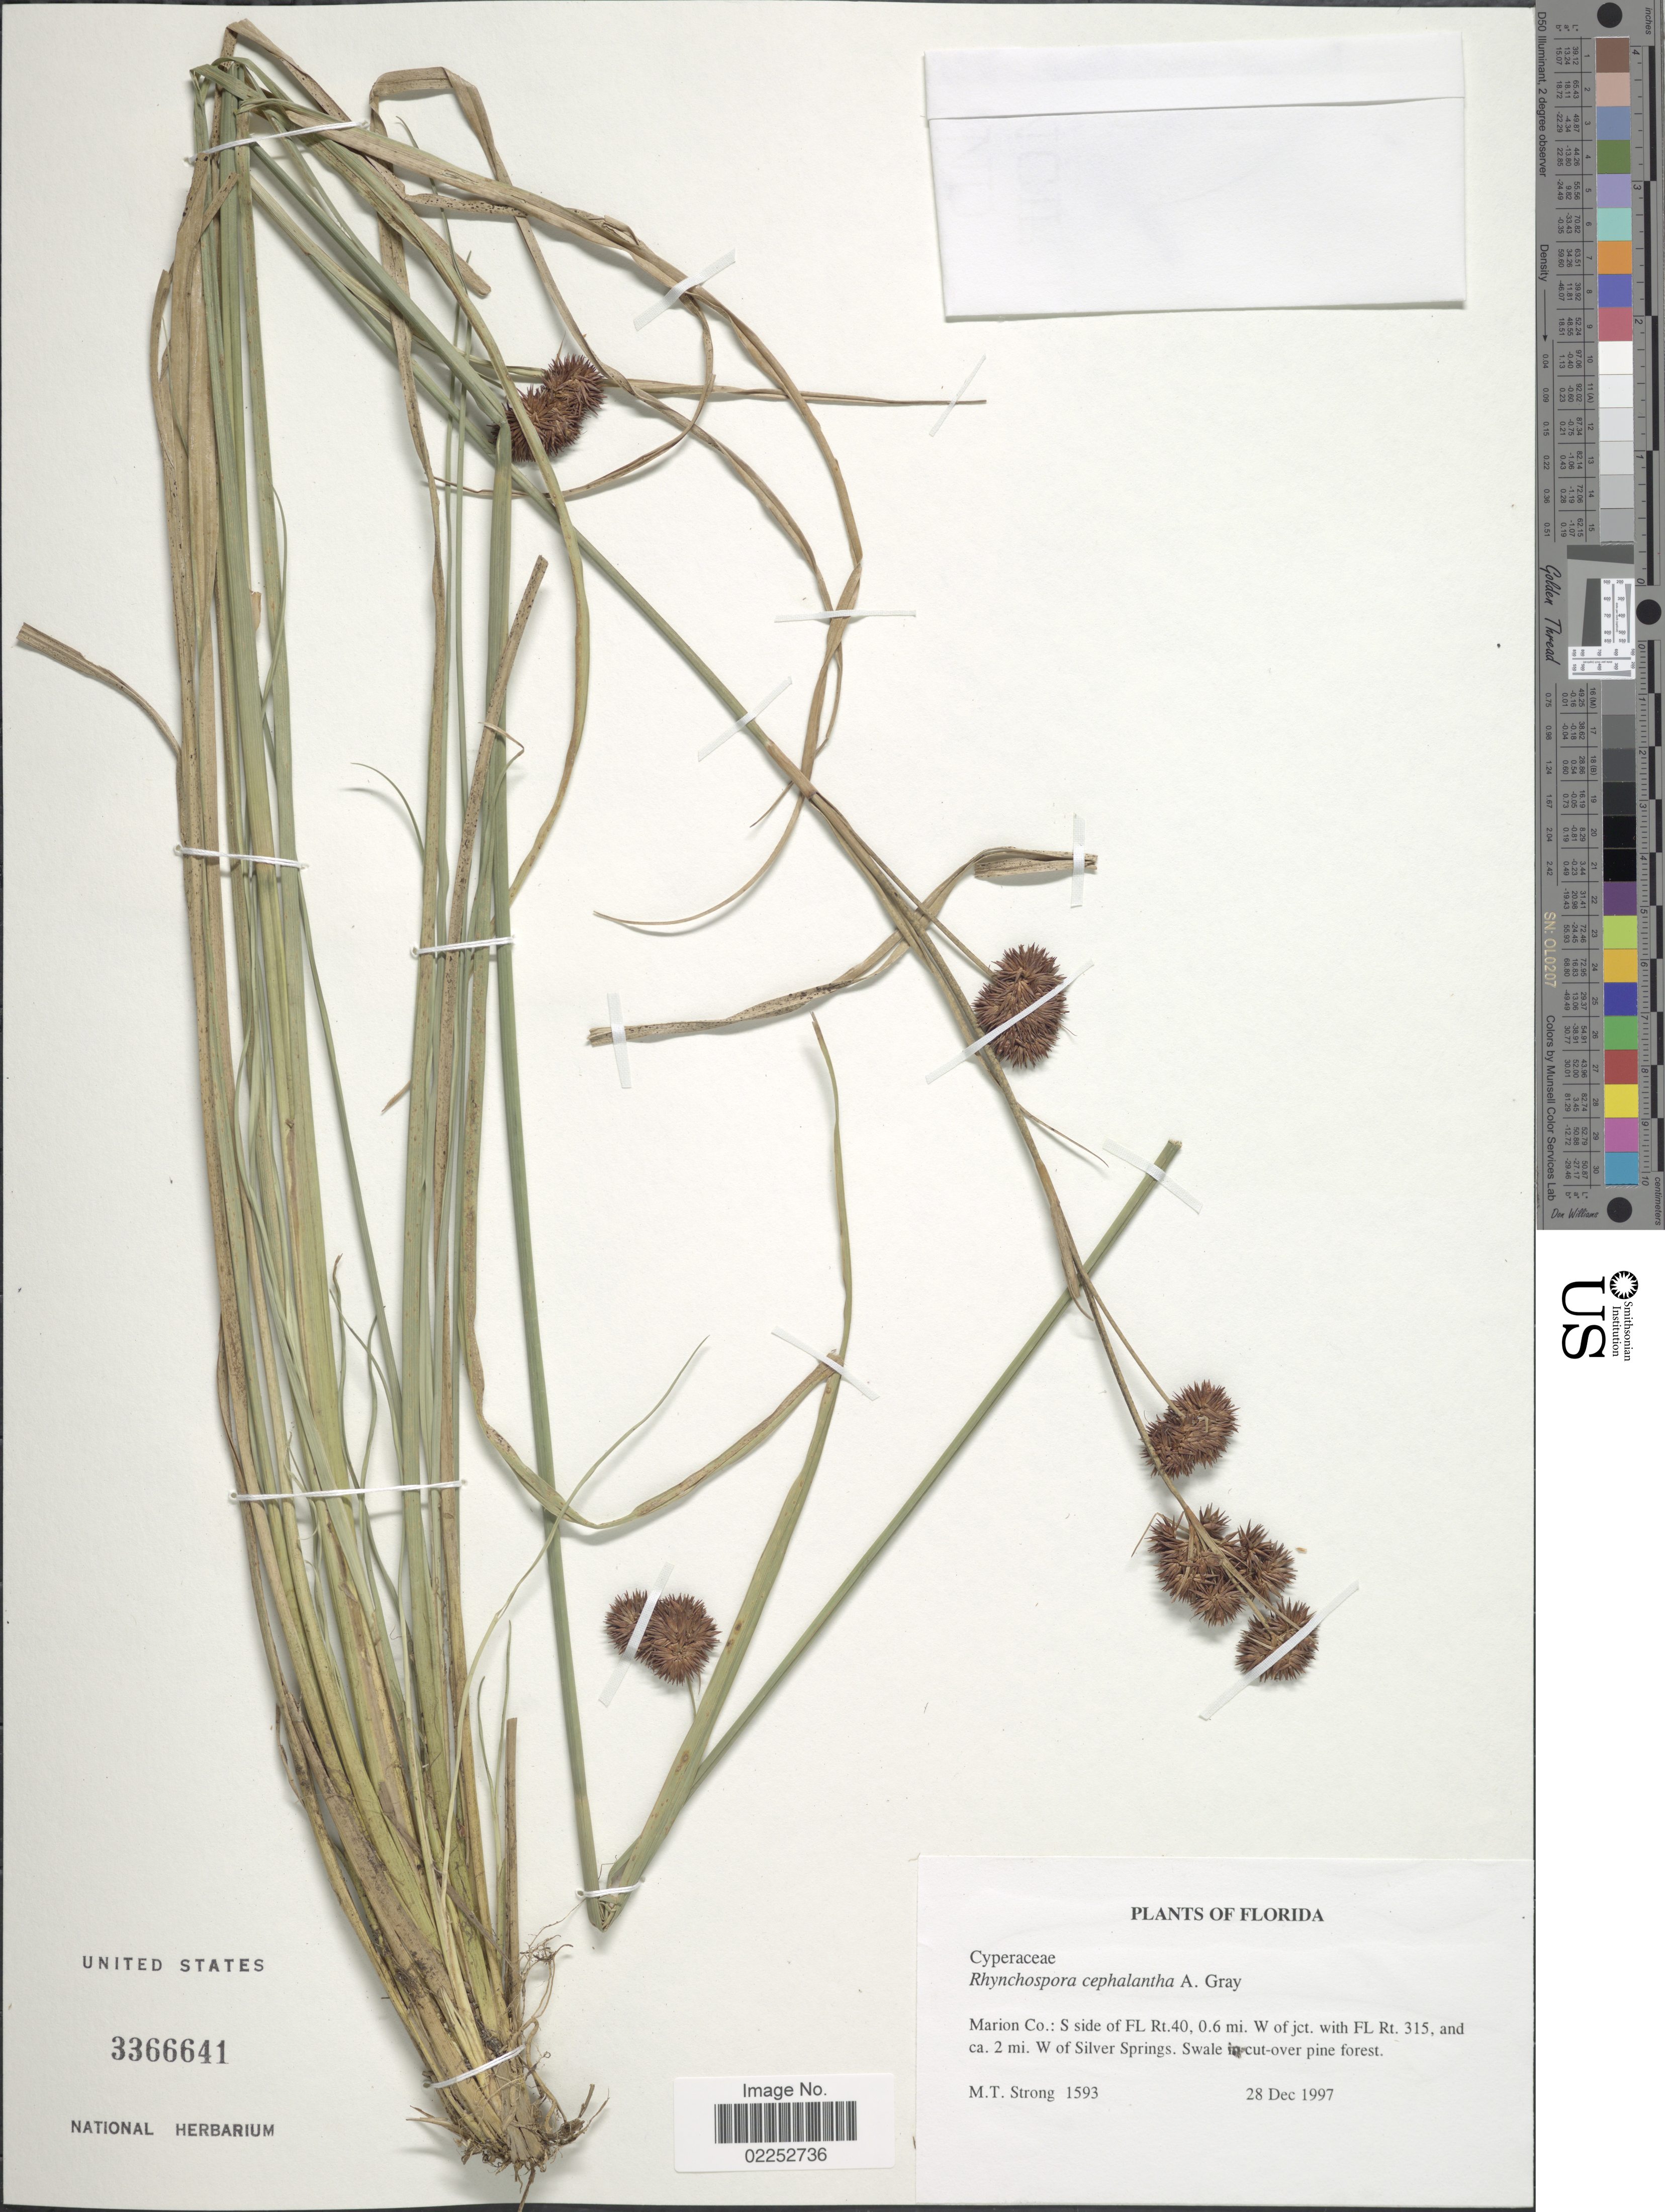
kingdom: Plantae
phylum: Tracheophyta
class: Liliopsida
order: Poales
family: Cyperaceae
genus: Rhynchospora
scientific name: Rhynchospora cephalantha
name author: A. Gray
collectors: M. T. Strong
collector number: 1593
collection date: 1997-12-28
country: United States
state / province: Florida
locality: Marion Co.: S side of FL Rt. 40, 0.6 mi. W of jct. with FL. Rt. 315, and ca. 2 mi. W of Silver Springs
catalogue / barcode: US 3366641